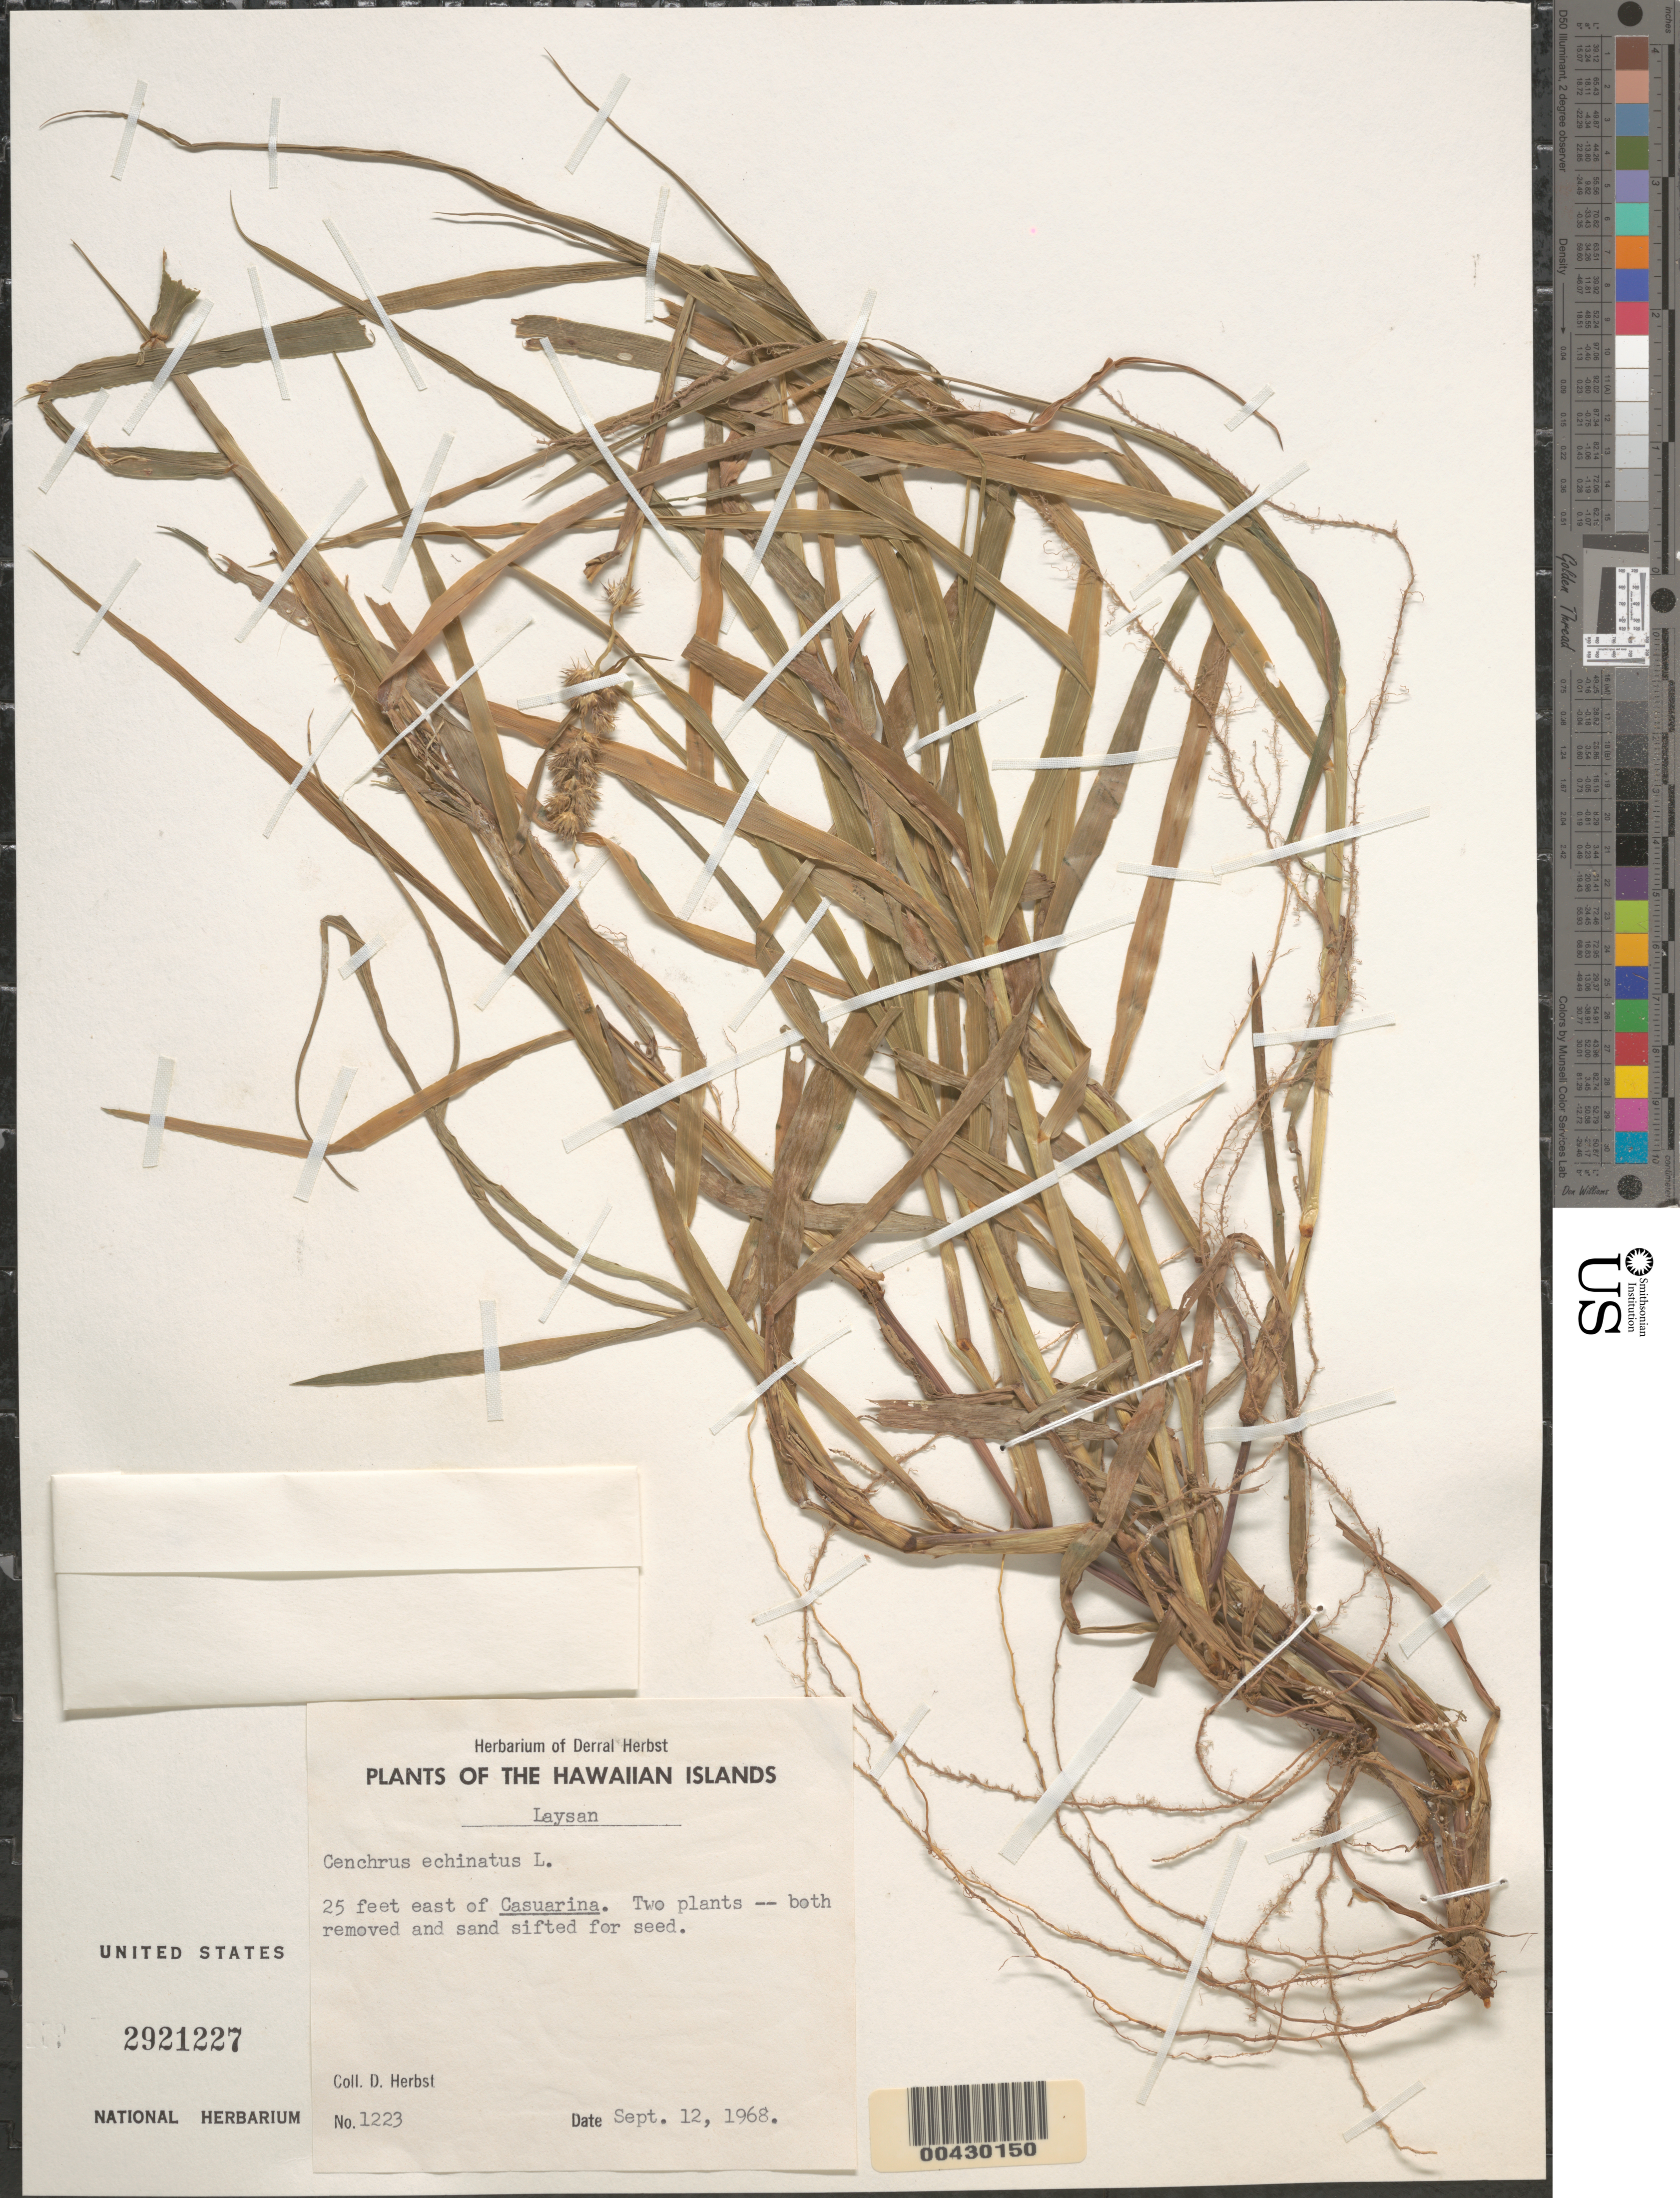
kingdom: Plantae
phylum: Tracheophyta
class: Liliopsida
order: Poales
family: Poaceae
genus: Cenchrus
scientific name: Cenchrus echinatus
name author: L.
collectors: D. R. Herbst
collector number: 1223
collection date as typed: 12 Sep 1968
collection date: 1968-09-12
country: United States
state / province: Hawaii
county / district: Honolulu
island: Laysan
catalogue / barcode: US 2921227